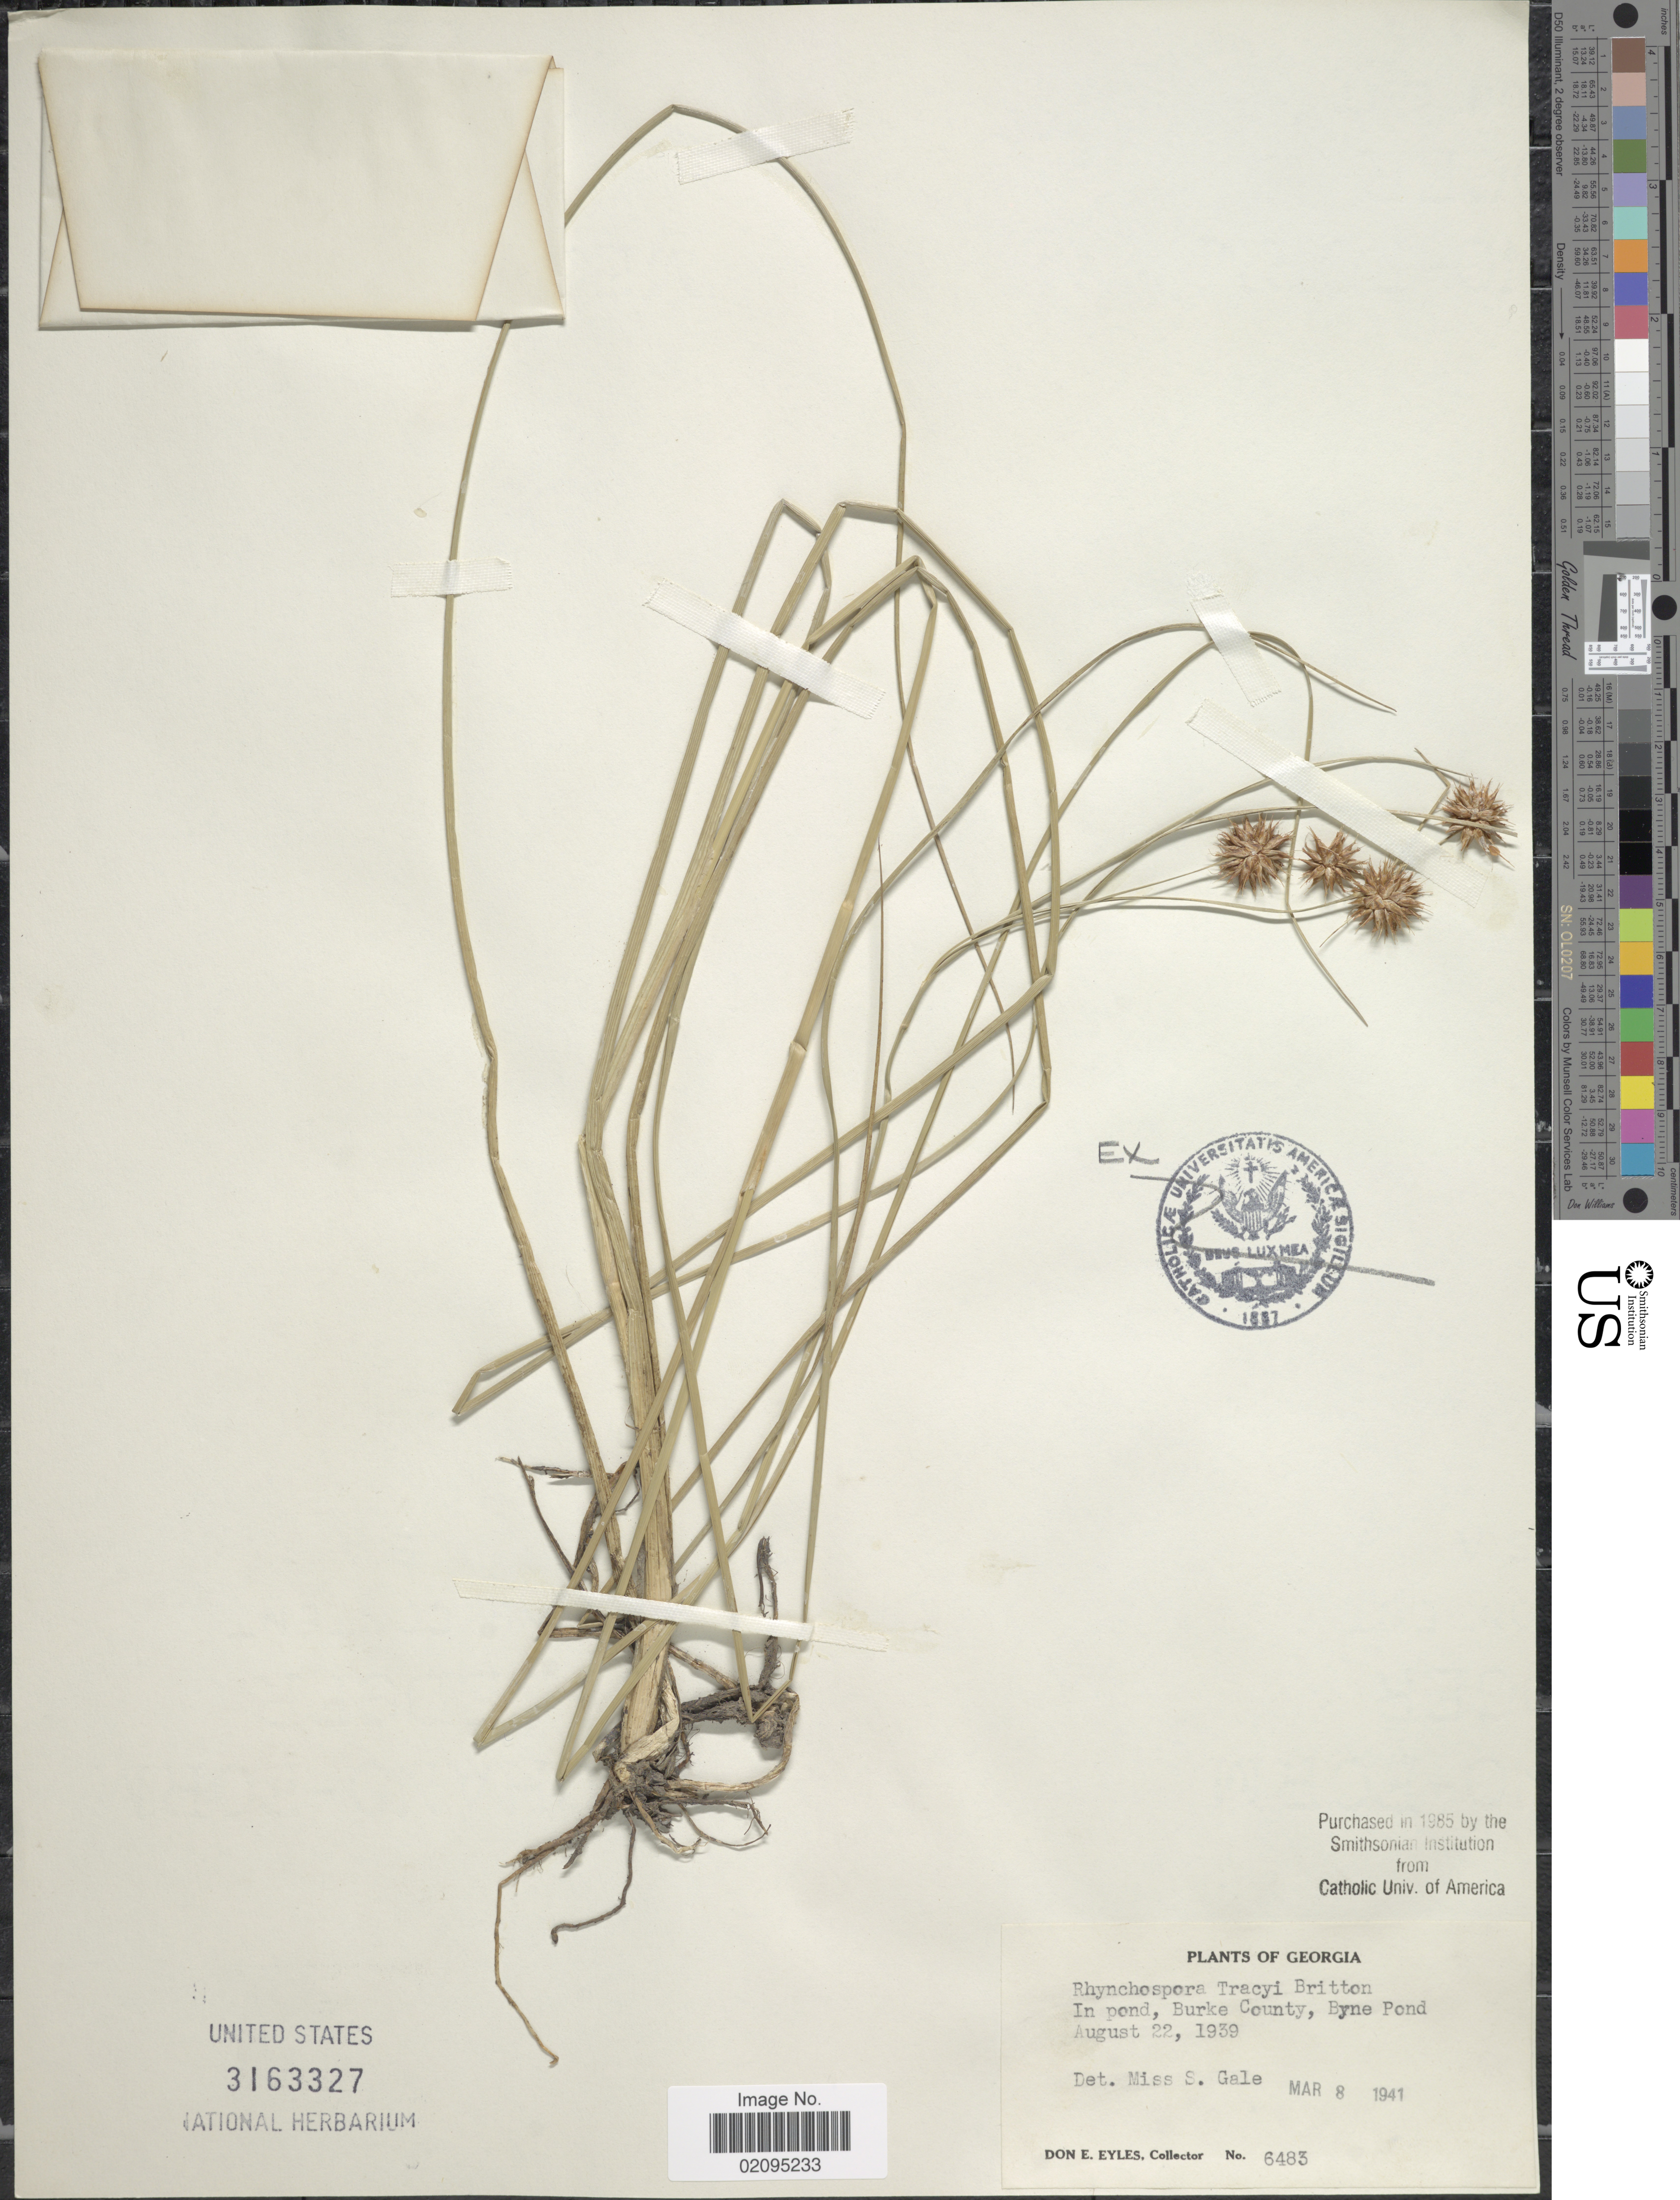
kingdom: Plantae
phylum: Tracheophyta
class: Liliopsida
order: Poales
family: Cyperaceae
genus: Rhynchospora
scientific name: Rhynchospora tracyi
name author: Britton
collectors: D. Eyles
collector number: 6483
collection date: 1939-08-22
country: United States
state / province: Georgia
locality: In pond, Burke County, Byne Pond.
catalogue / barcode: US 3163327